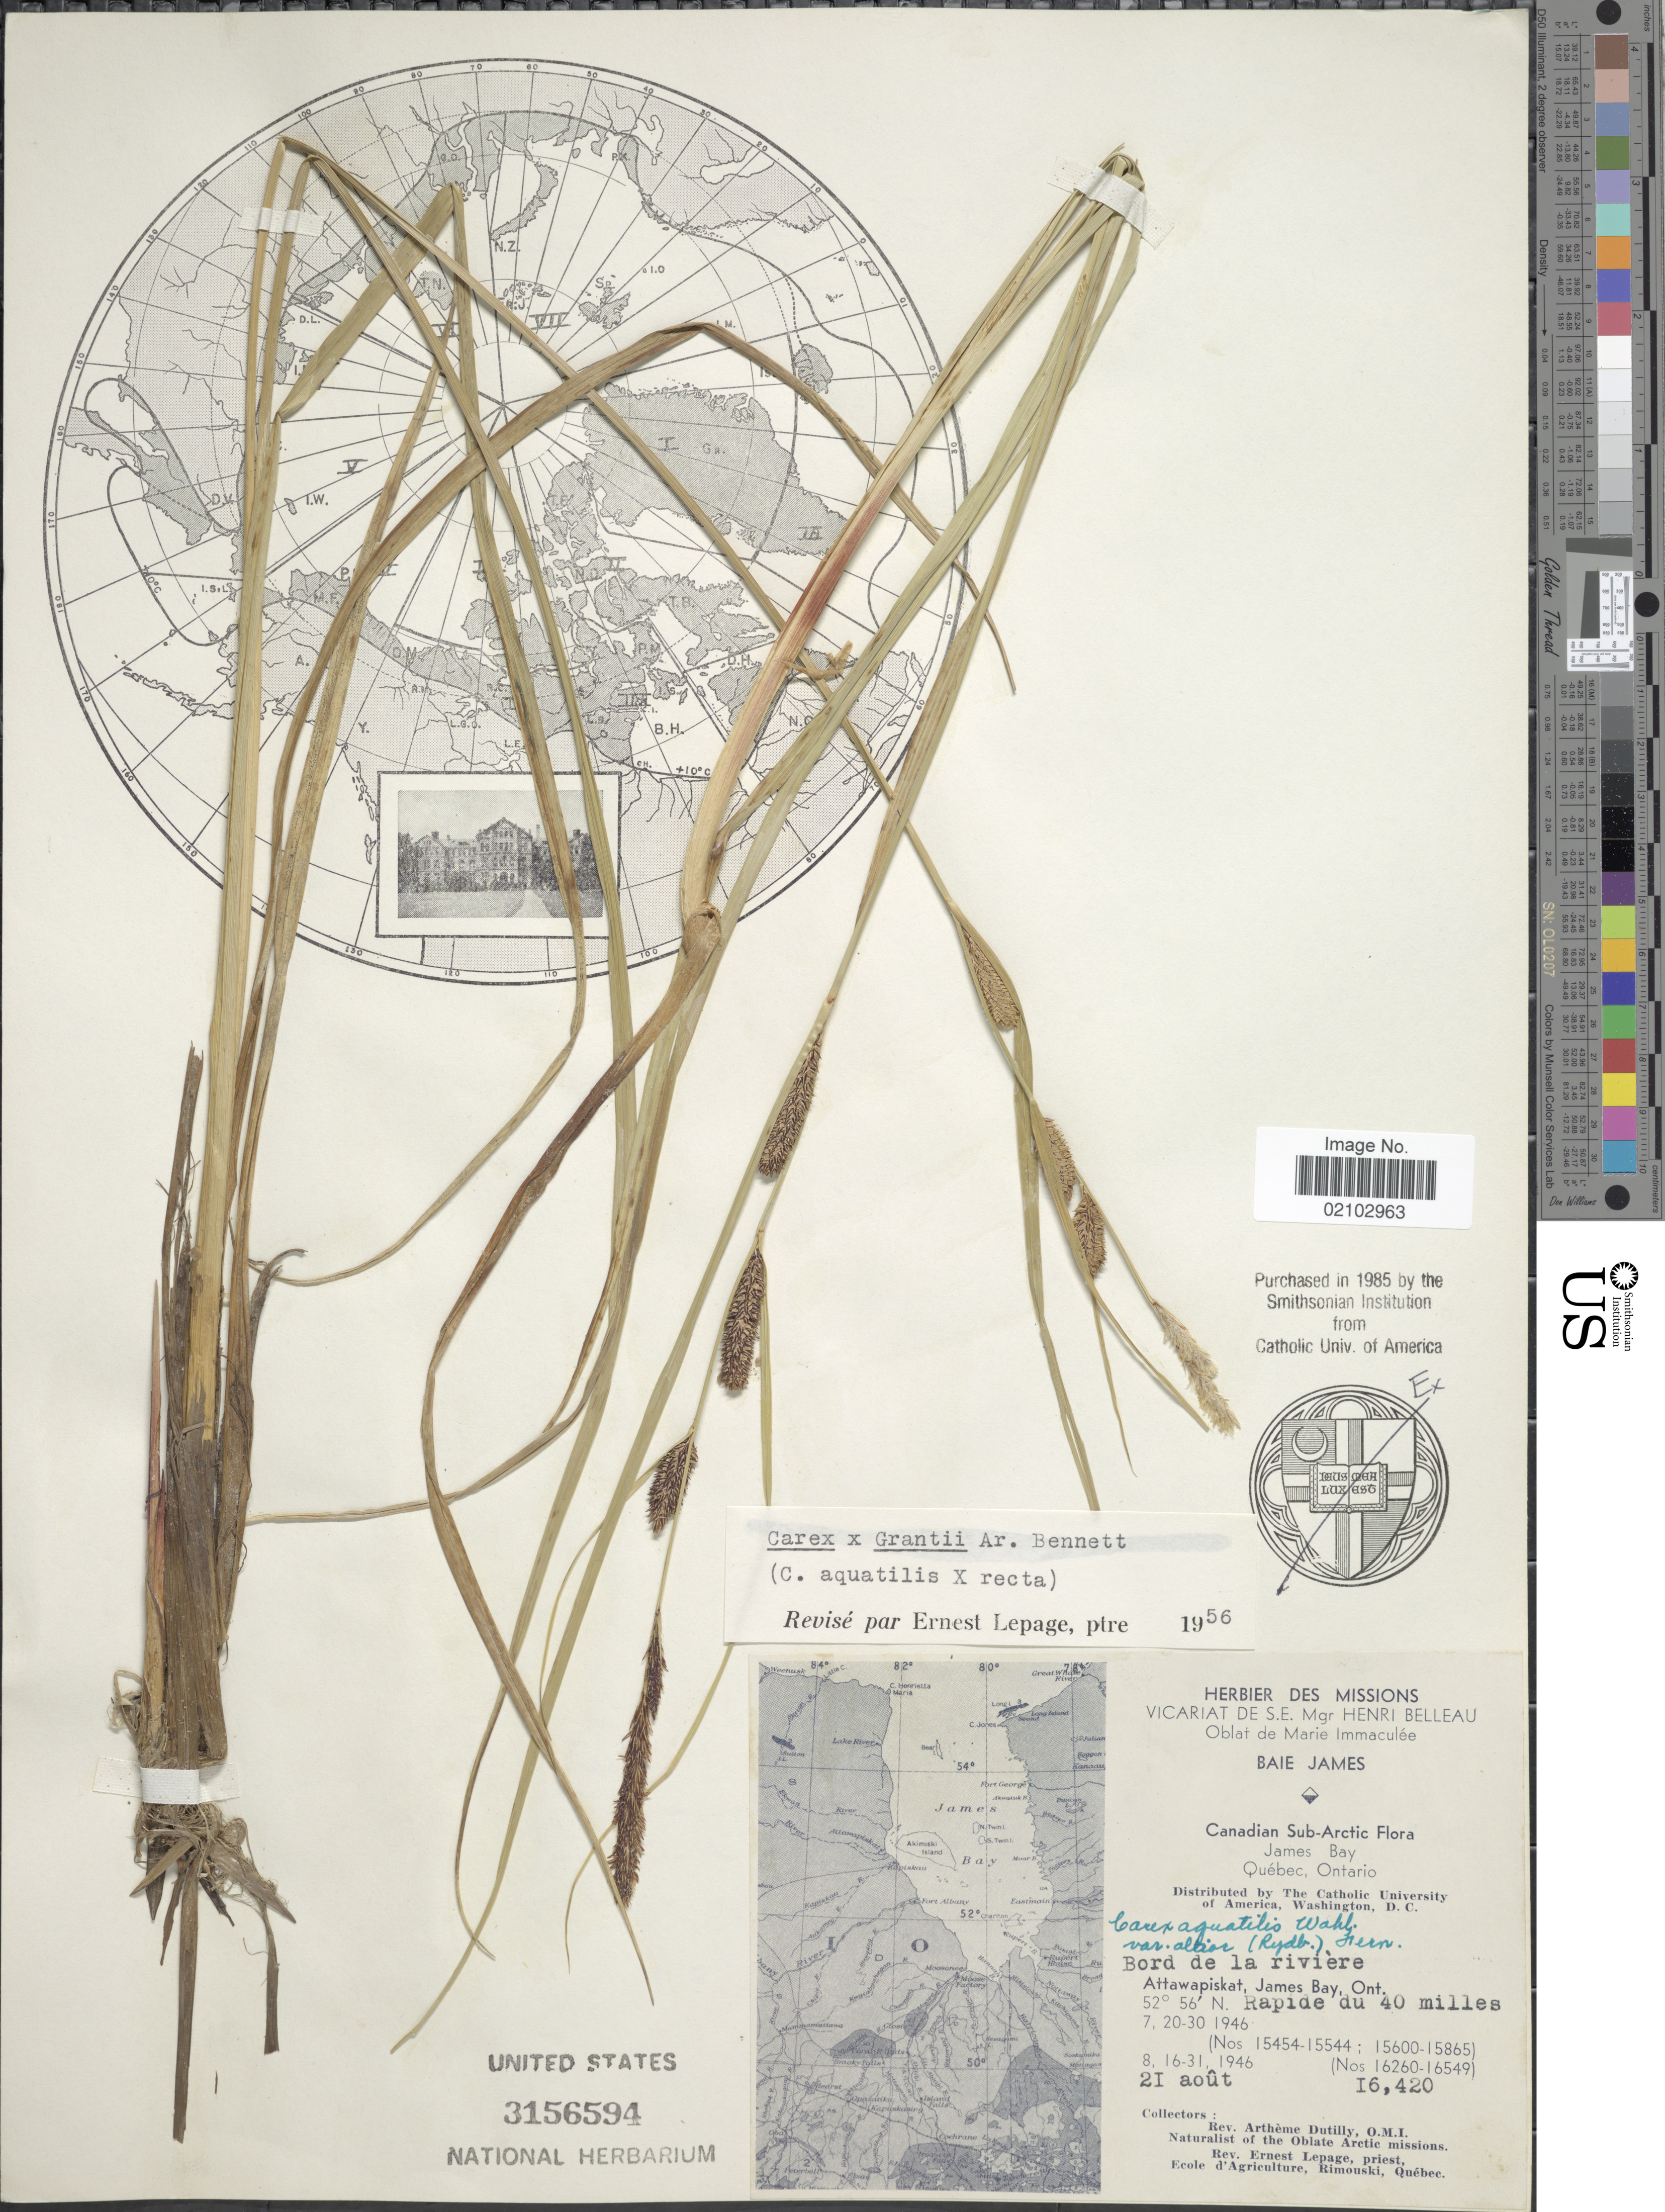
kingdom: Plantae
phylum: Tracheophyta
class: Liliopsida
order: Poales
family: Cyperaceae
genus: Carex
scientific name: Carex aquatilis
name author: Wahlenb.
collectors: A. Dutilly & E. Lepage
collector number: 16420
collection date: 1946-08-21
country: Canada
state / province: Ontario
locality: Canadian Sub-Arctic, Bord de la riviere, Attawapiskat, James Bay, Ont., Rapide du 40 miles.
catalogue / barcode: US 3156594